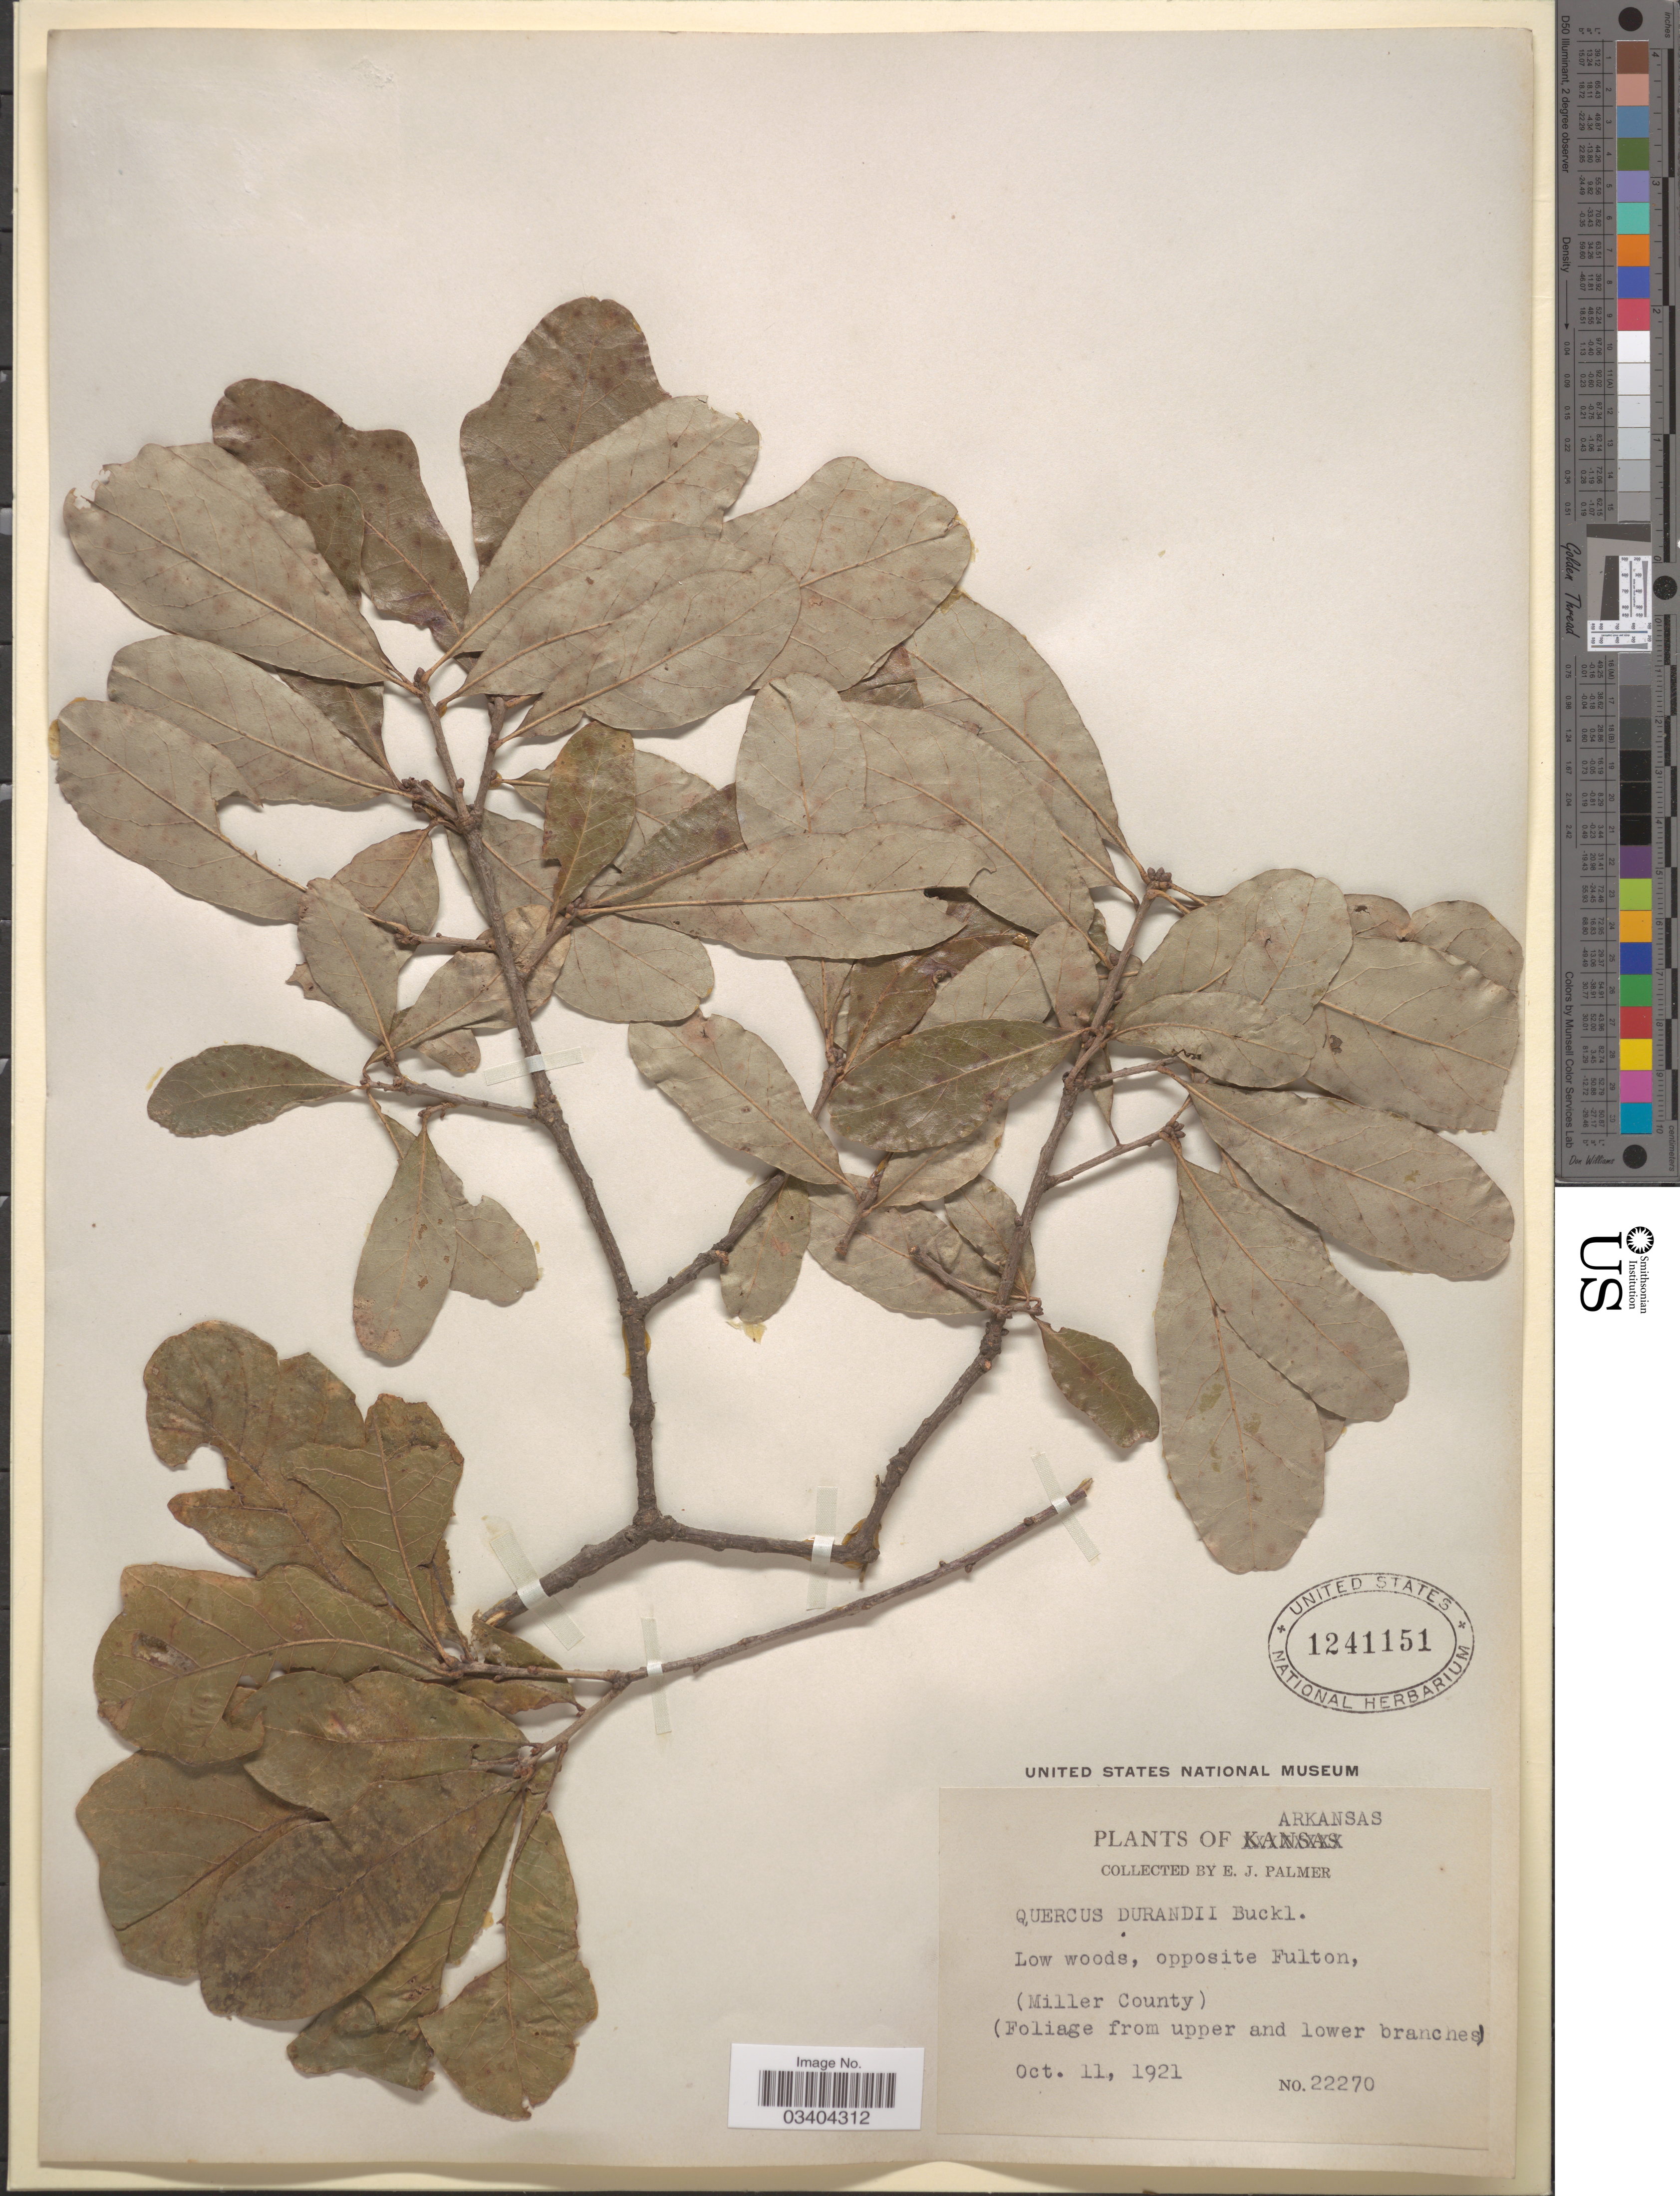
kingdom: Plantae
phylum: Tracheophyta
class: Magnoliopsida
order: Fagales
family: Fagaceae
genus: Quercus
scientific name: Quercus durandii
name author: Buckley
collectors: E. J. Palmer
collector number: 22270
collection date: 1921-10-11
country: United States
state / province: Arkansas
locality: Low woods, opposite Fulton, (Miller County).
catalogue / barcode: US 1241151